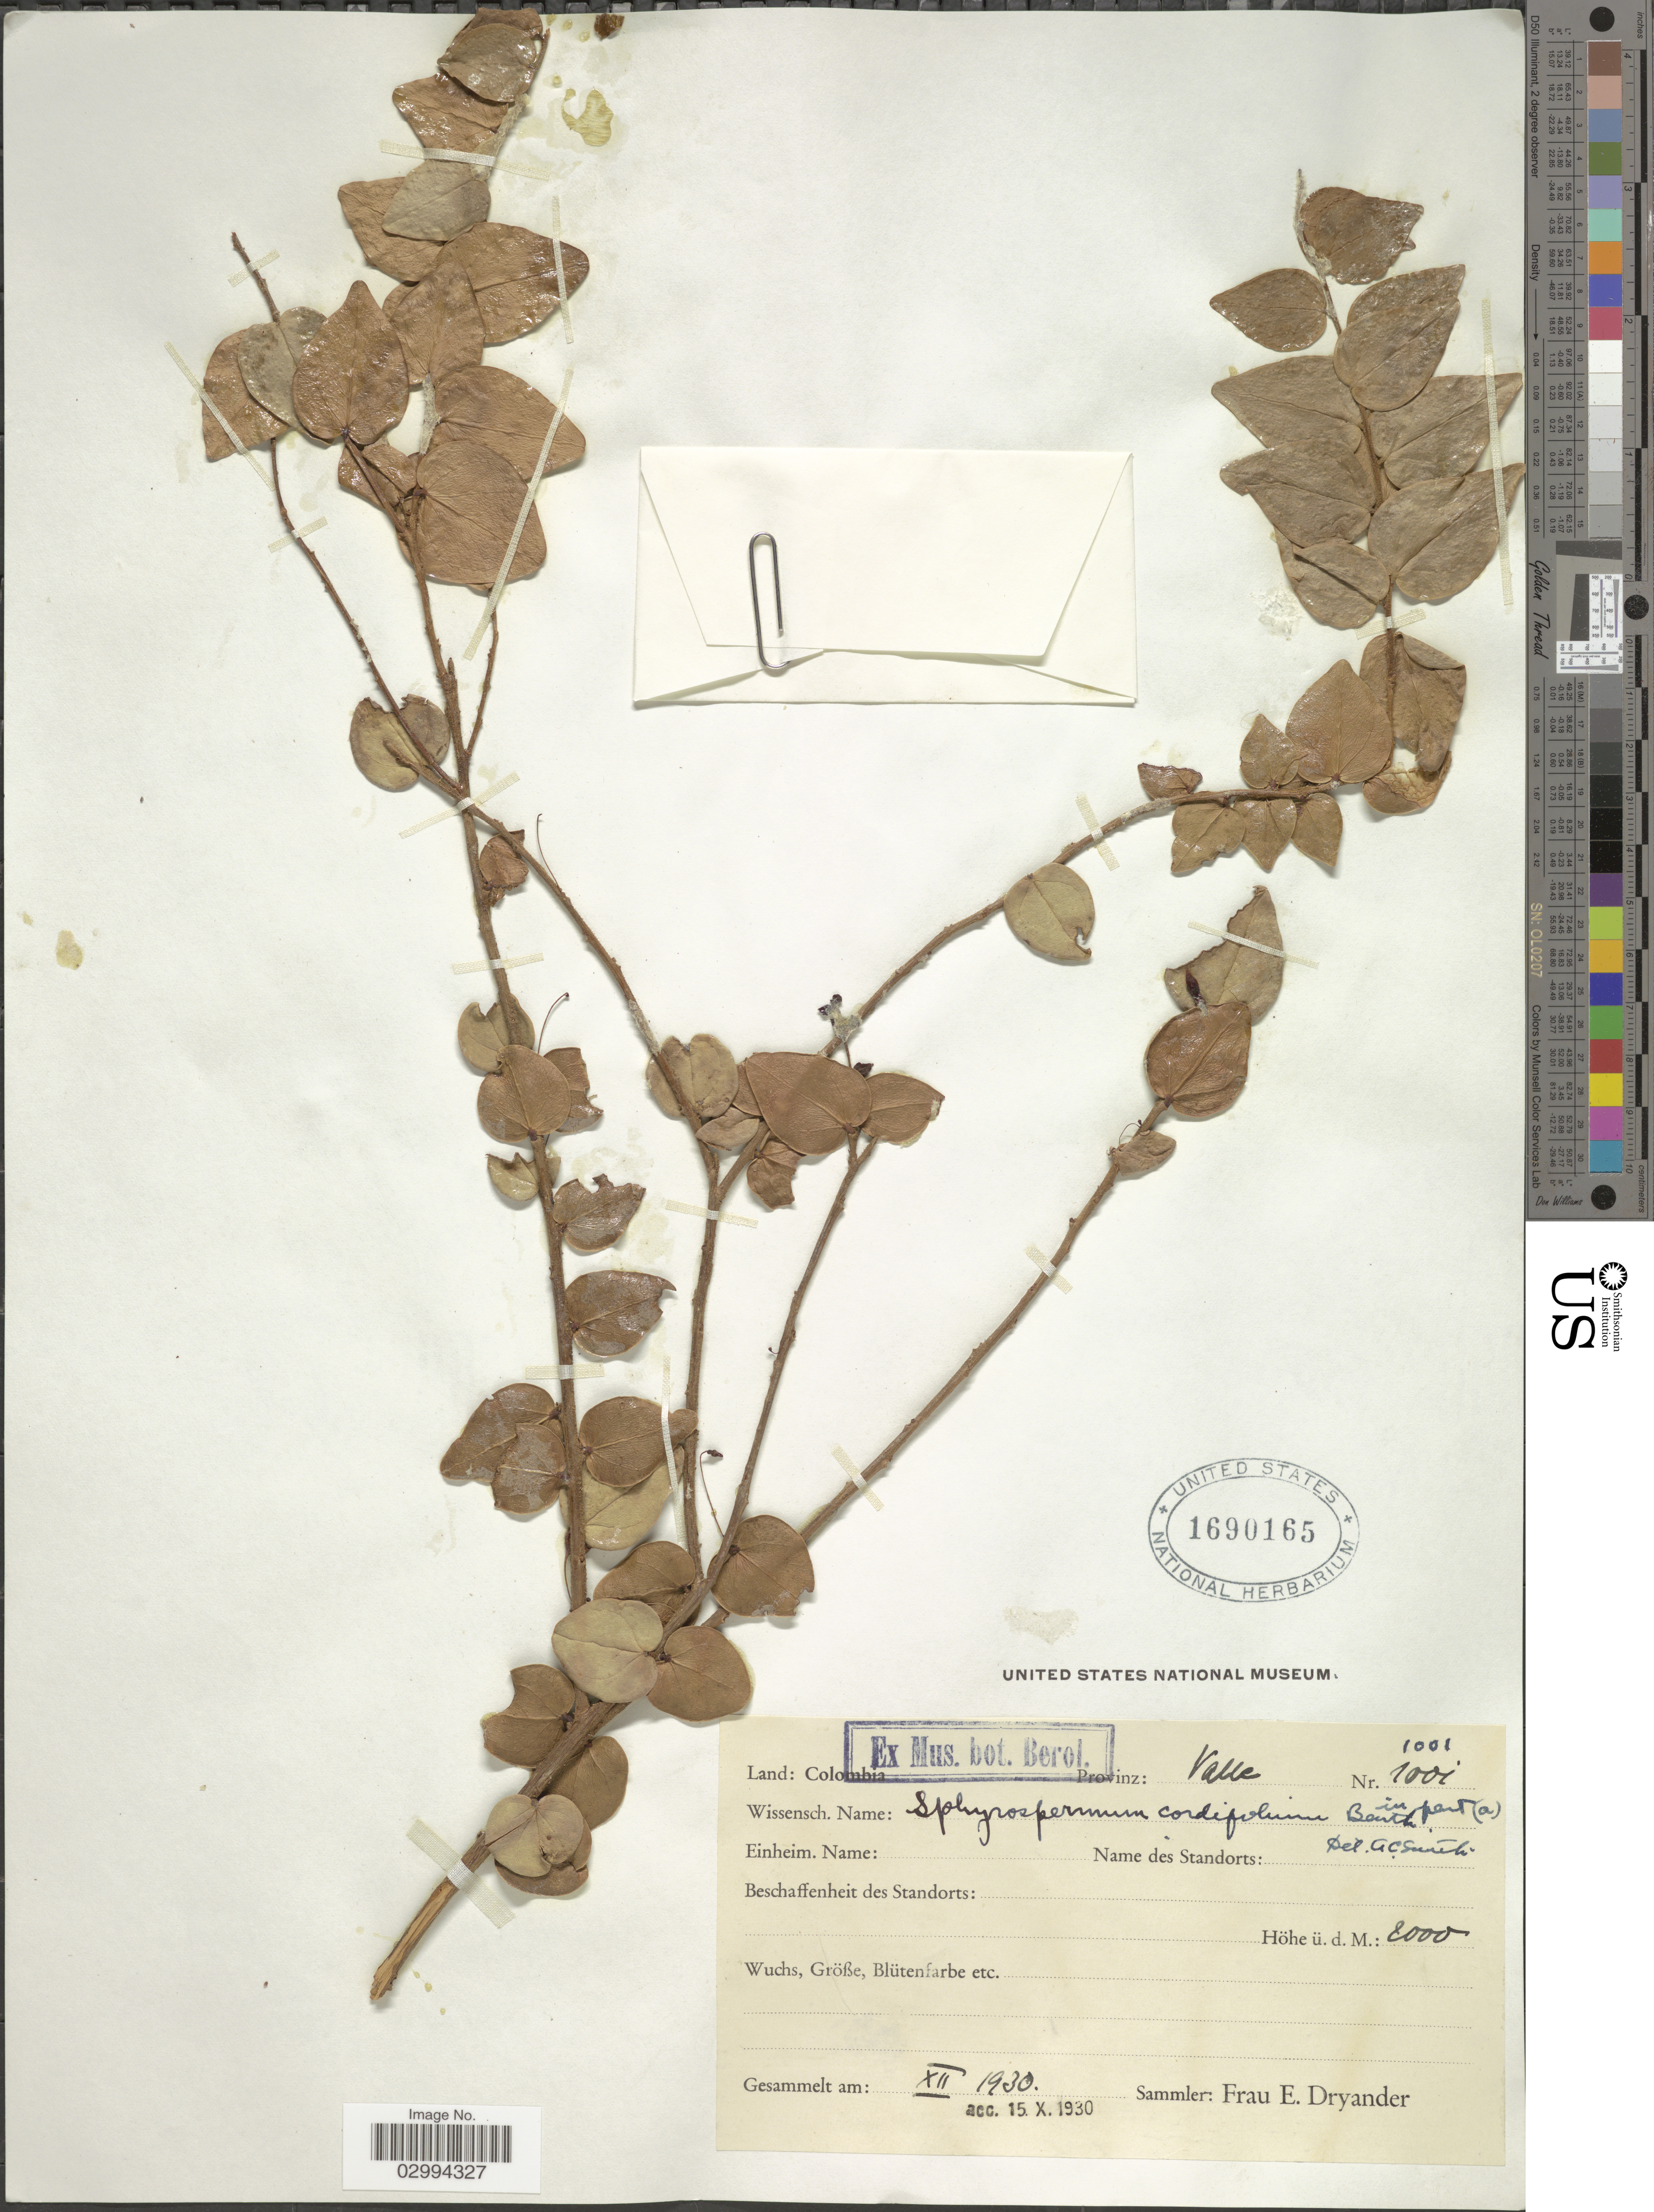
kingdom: Plantae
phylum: Tracheophyta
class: Magnoliopsida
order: Ericales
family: Ericaceae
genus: Sphyrospermum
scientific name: Sphyrospermum cordifolium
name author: Benth.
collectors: E. Dryander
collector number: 1001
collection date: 1930-12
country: Colombia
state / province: Valle del Cauca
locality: Provinz: Valle.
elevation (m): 2000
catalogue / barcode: US 1690165